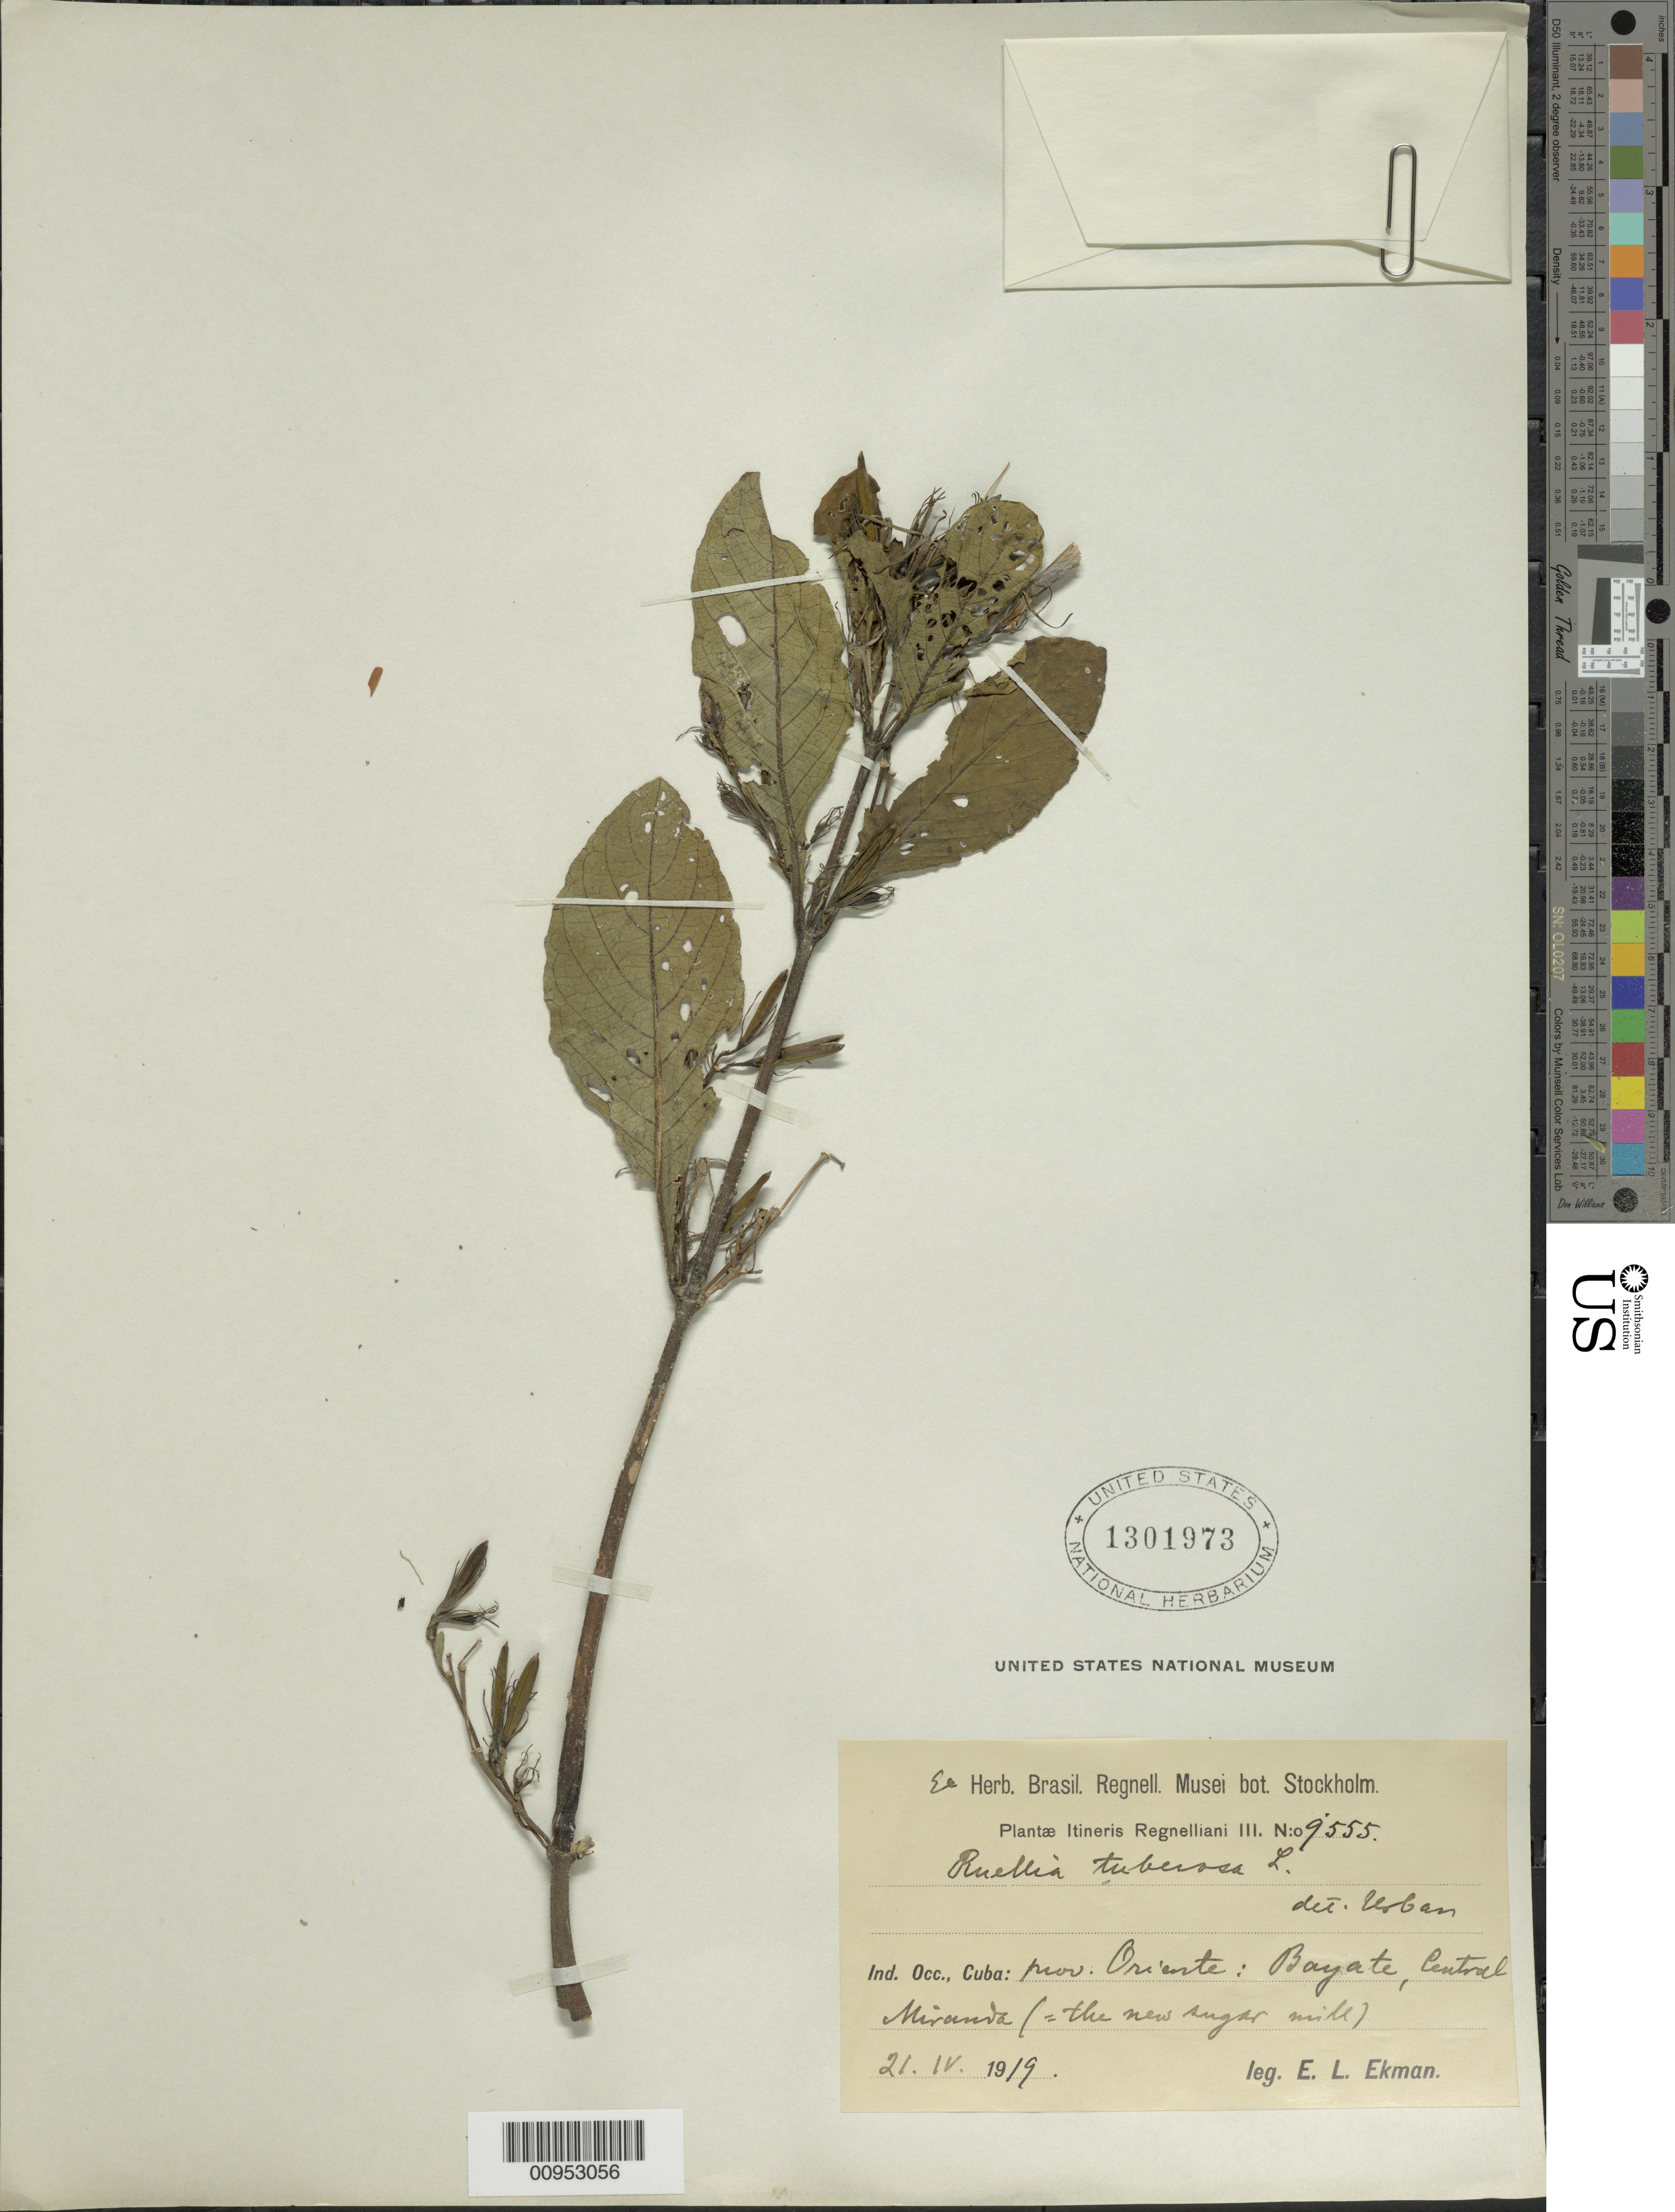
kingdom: Plantae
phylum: Tracheophyta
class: Magnoliopsida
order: Lamiales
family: Acanthaceae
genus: Ruellia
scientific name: Ruellia tuberosa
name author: L.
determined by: Urban, --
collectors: E. L. Ekman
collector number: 9555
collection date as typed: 21 Apr 1919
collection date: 1919-04-21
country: Cuba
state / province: Oriente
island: Cuba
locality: Bayate, Central Miranda, at new sugar mill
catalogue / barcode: US 1301973